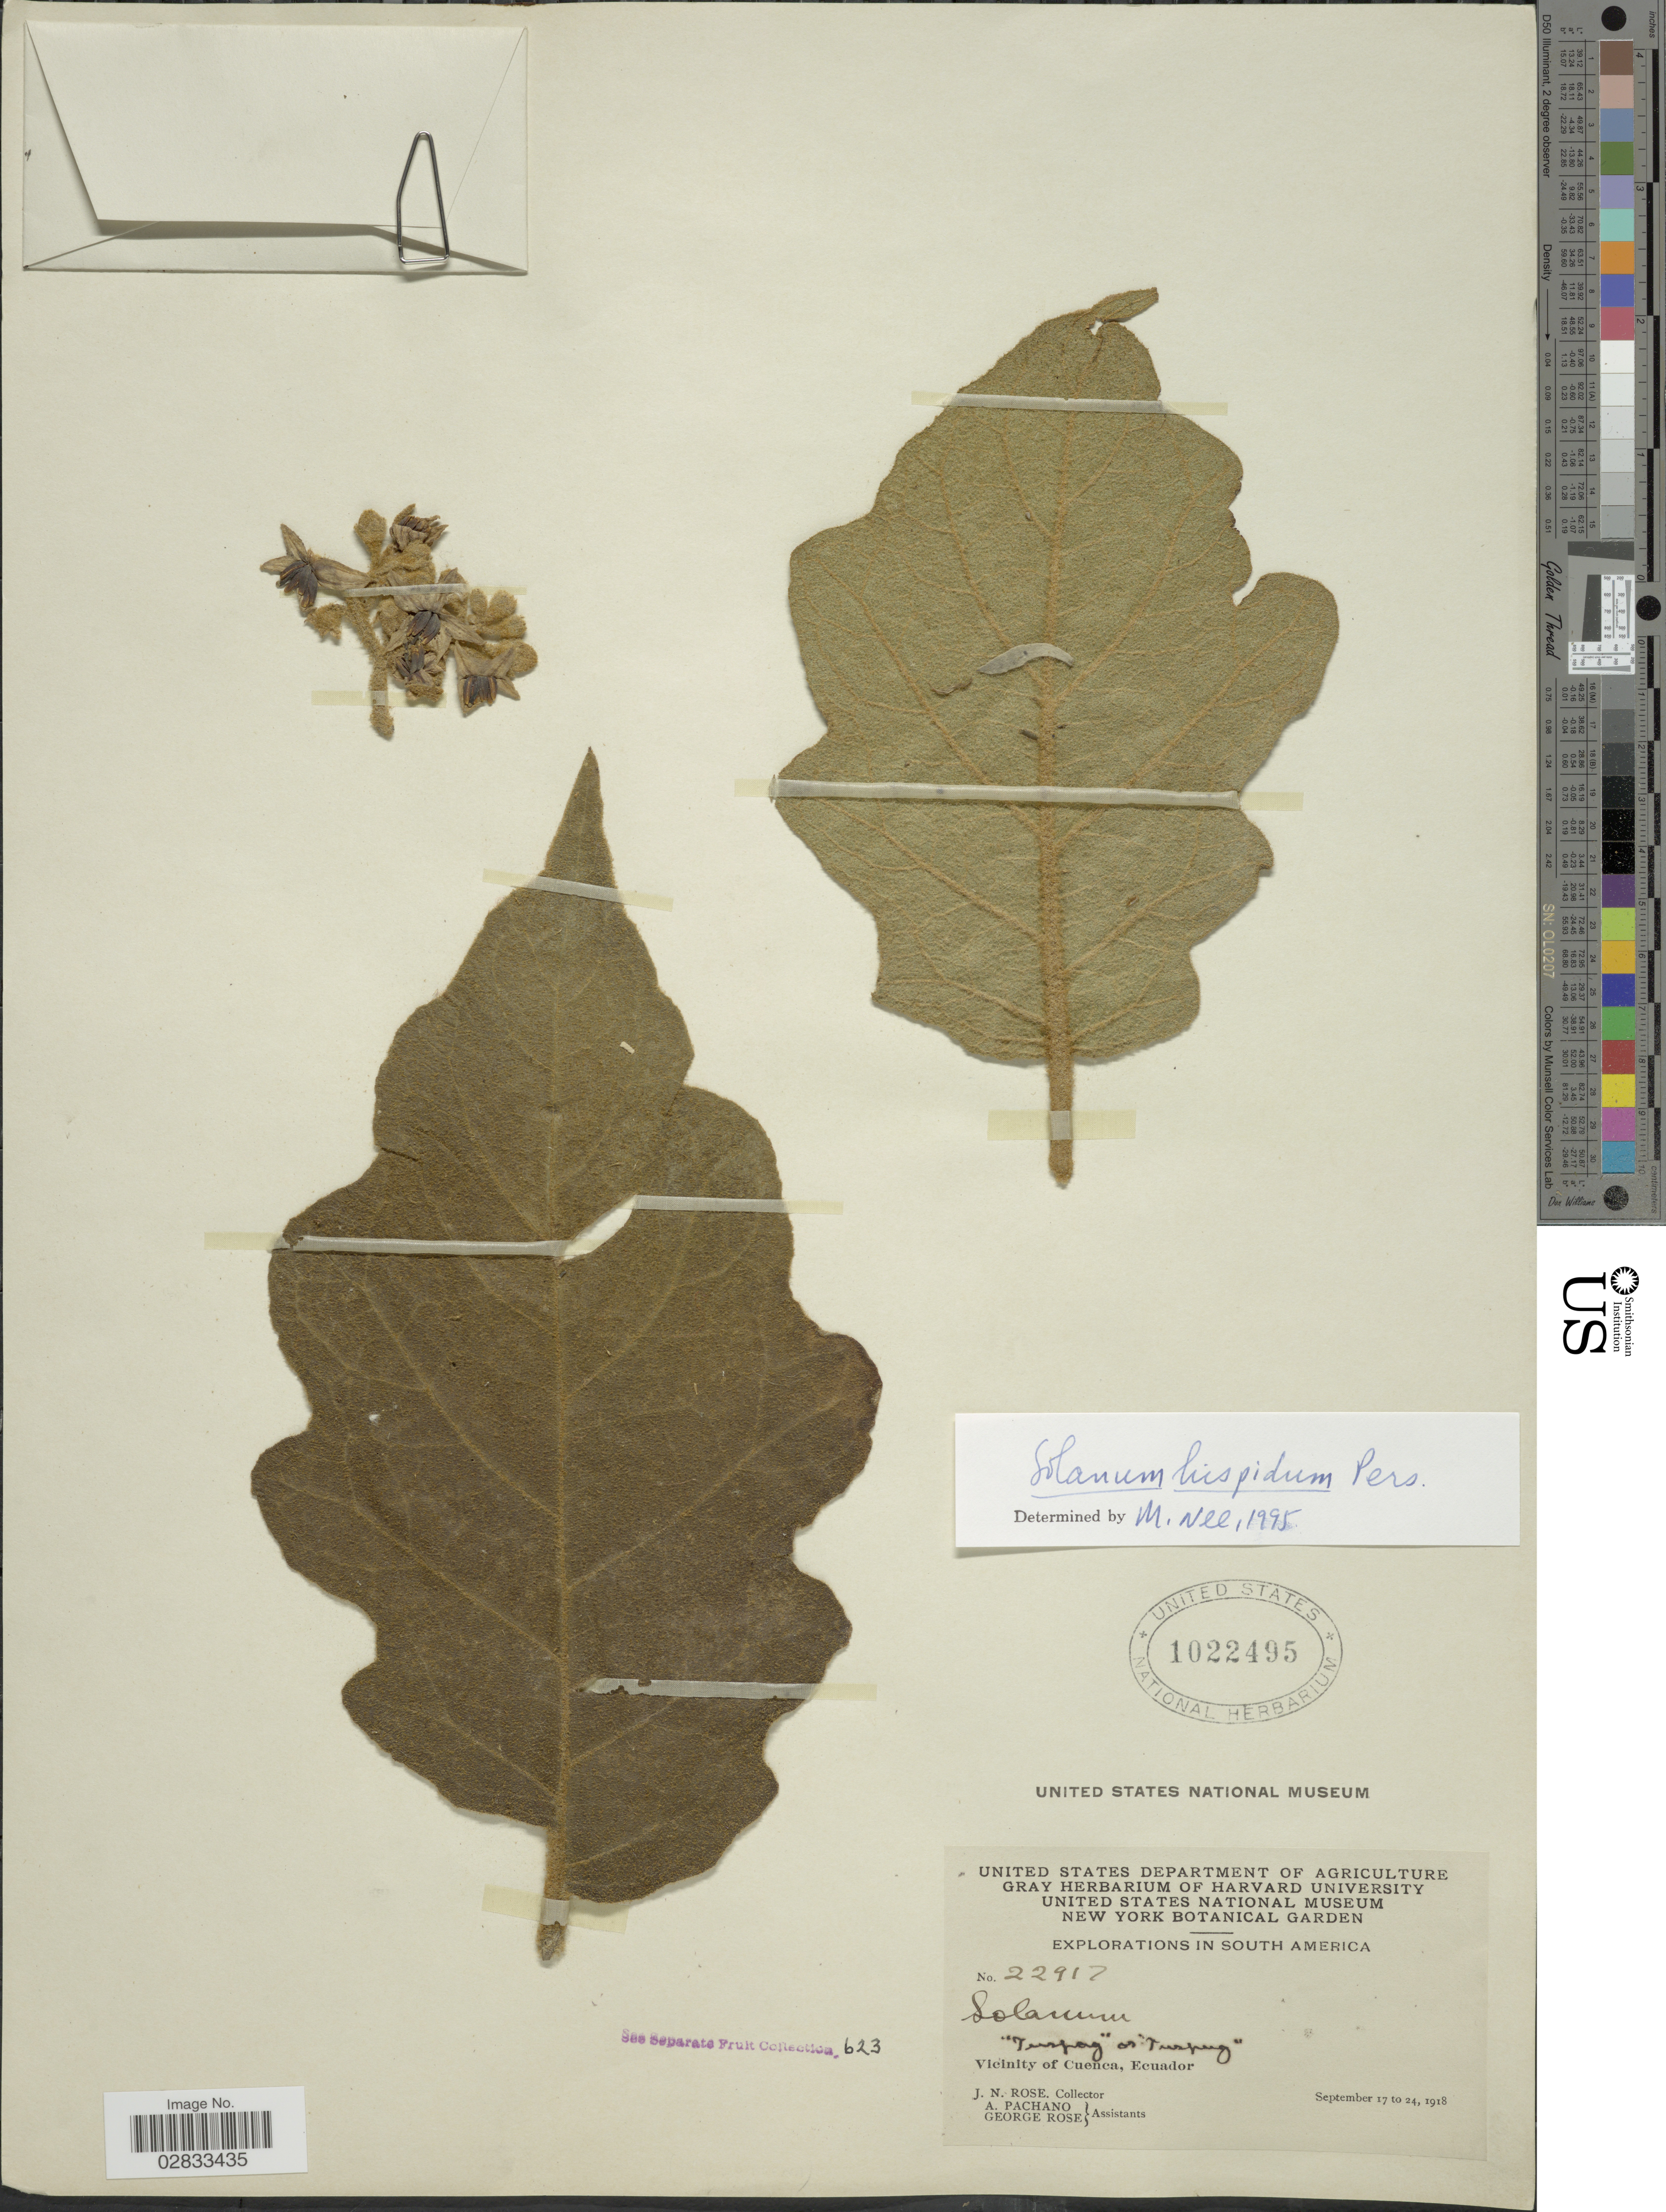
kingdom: Plantae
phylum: Tracheophyta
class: Magnoliopsida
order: Solanales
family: Solanaceae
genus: Solanum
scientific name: Solanum hispidum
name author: Pers.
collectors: J. N. Rose & G. Rose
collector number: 22917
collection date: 1918-09-17/1918-09-24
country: Ecuador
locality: Vicinity of Cuenca.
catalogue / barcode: US 1022495